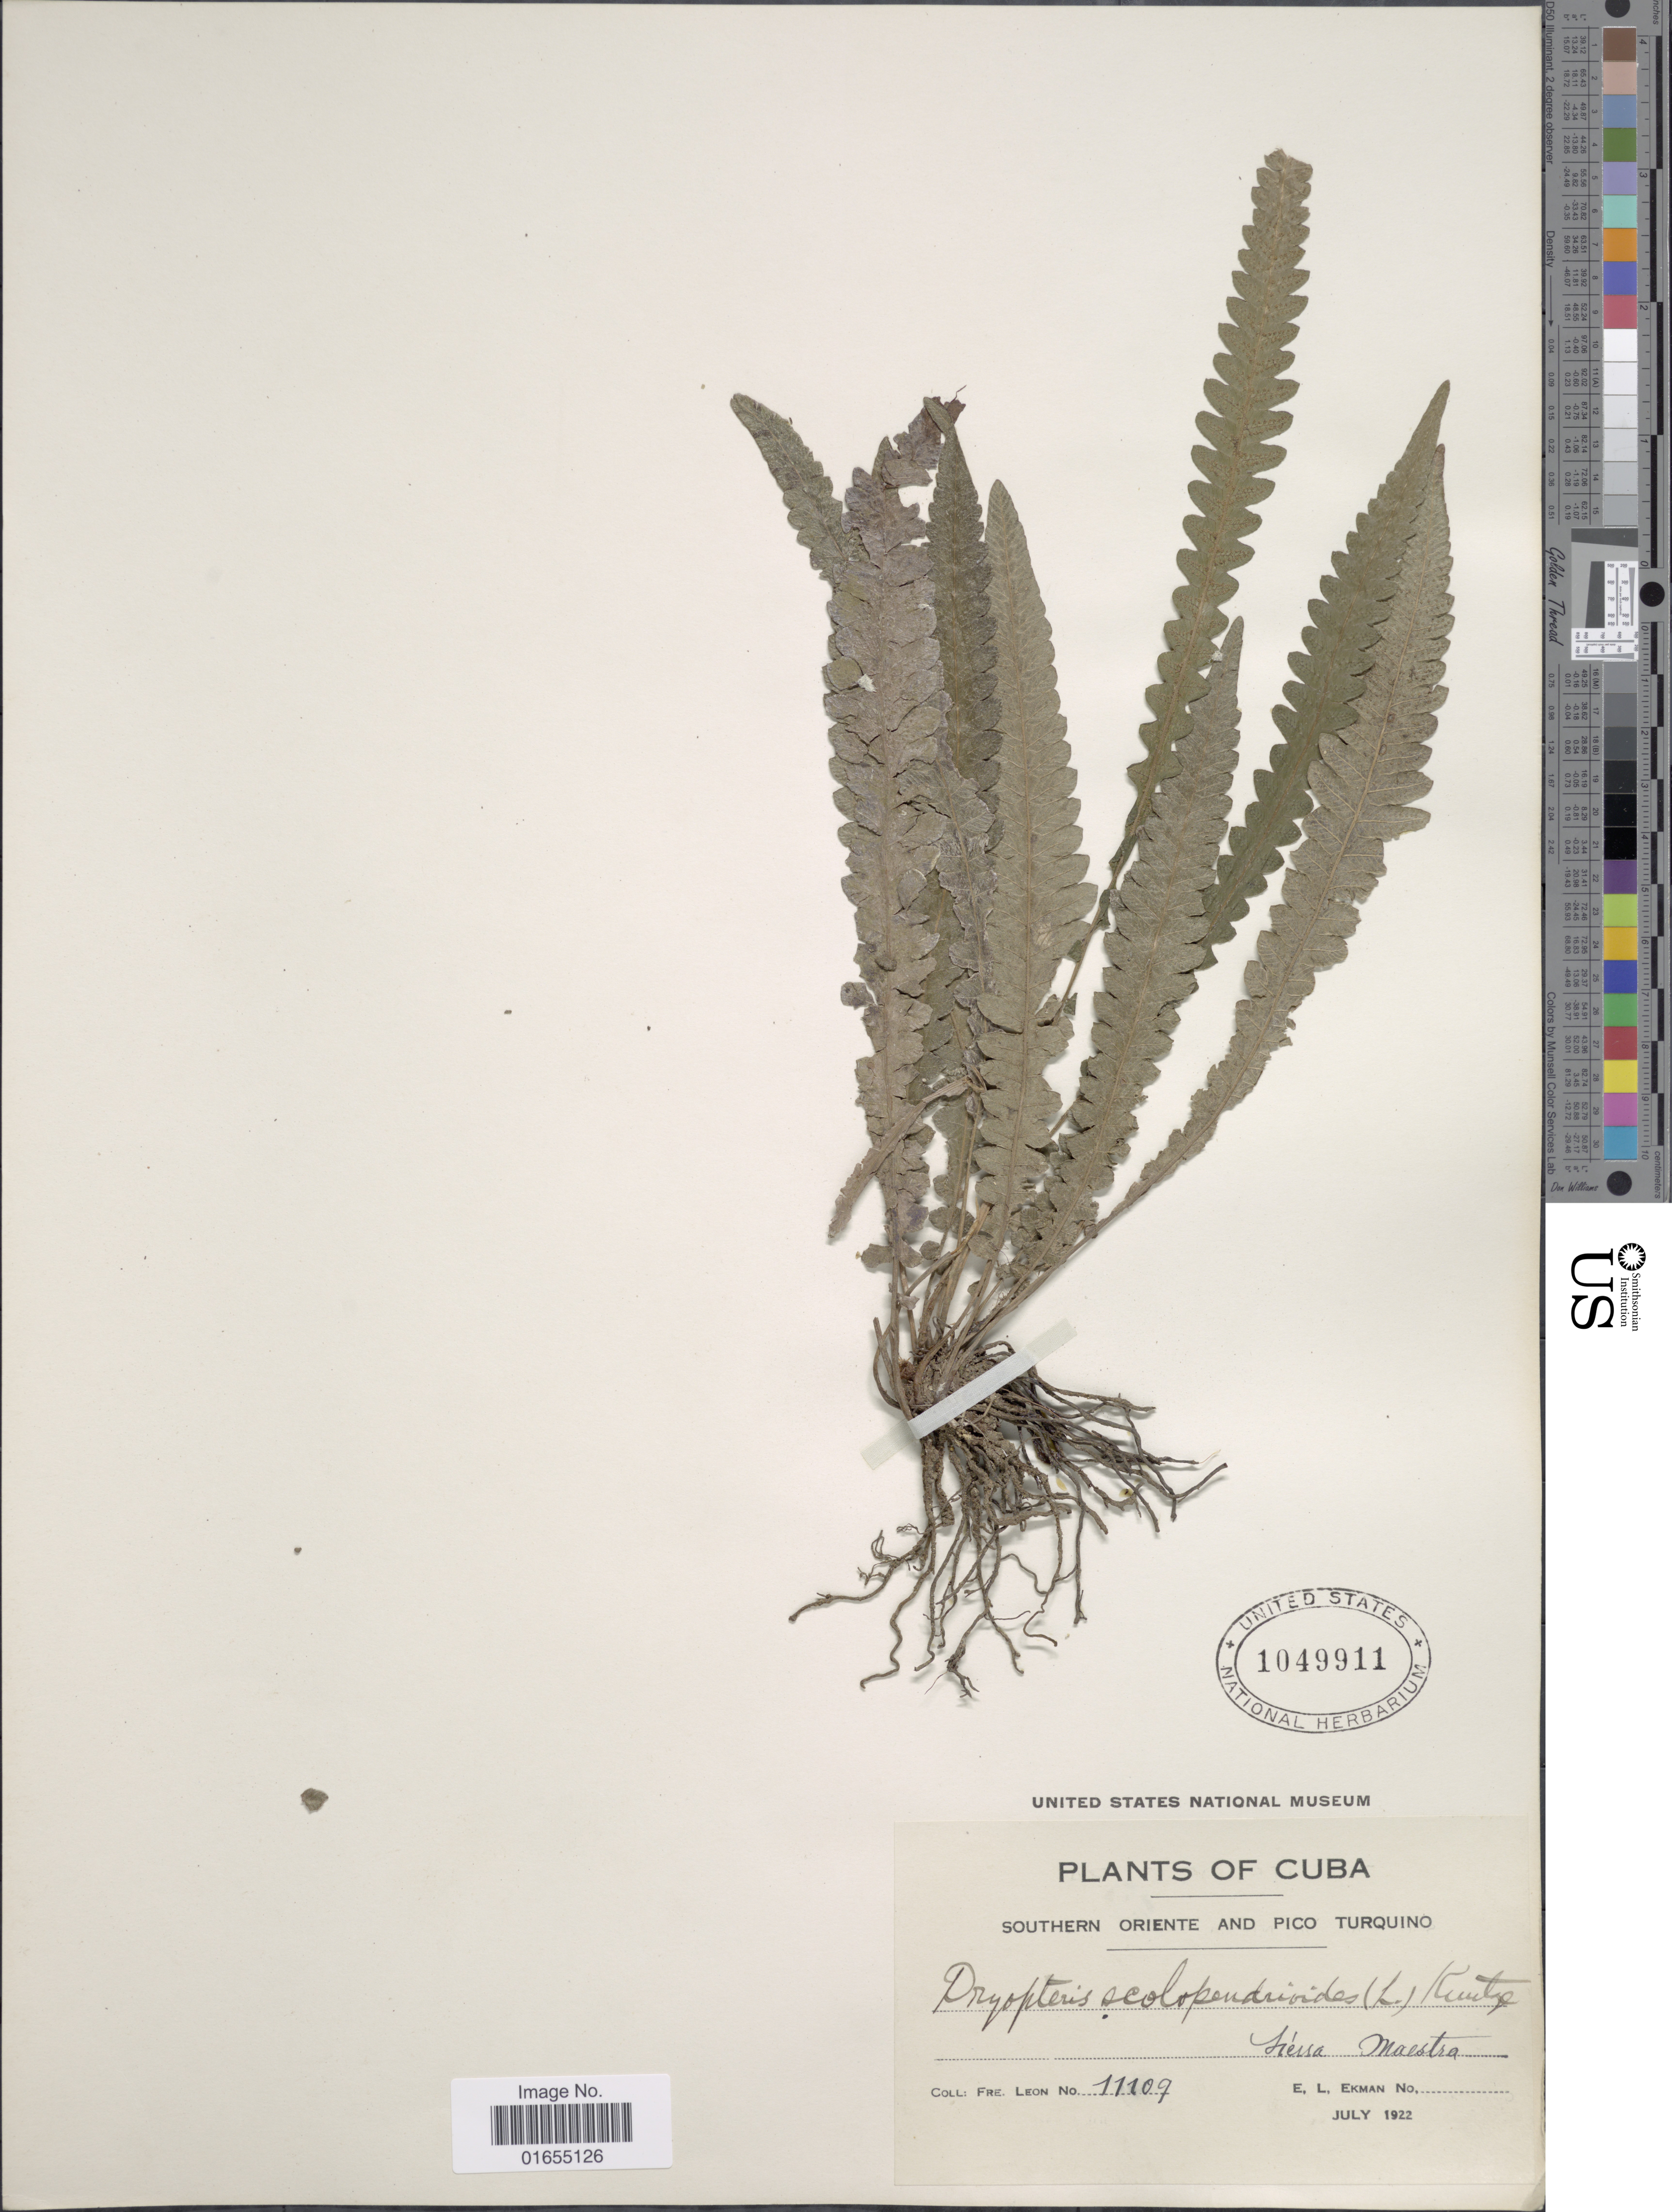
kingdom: Plantae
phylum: Tracheophyta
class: Polypodiopsida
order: Polypodiales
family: Thelypteridaceae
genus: Goniopteris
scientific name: Goniopteris scolopendrioides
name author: (L.) C. Presl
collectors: Bro. León & E. L. Ekman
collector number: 11109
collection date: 1922-07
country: Cuba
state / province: Oriente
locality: Southern Oriente and Pico Turquino, Sierra Maestra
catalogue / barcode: US 1049911